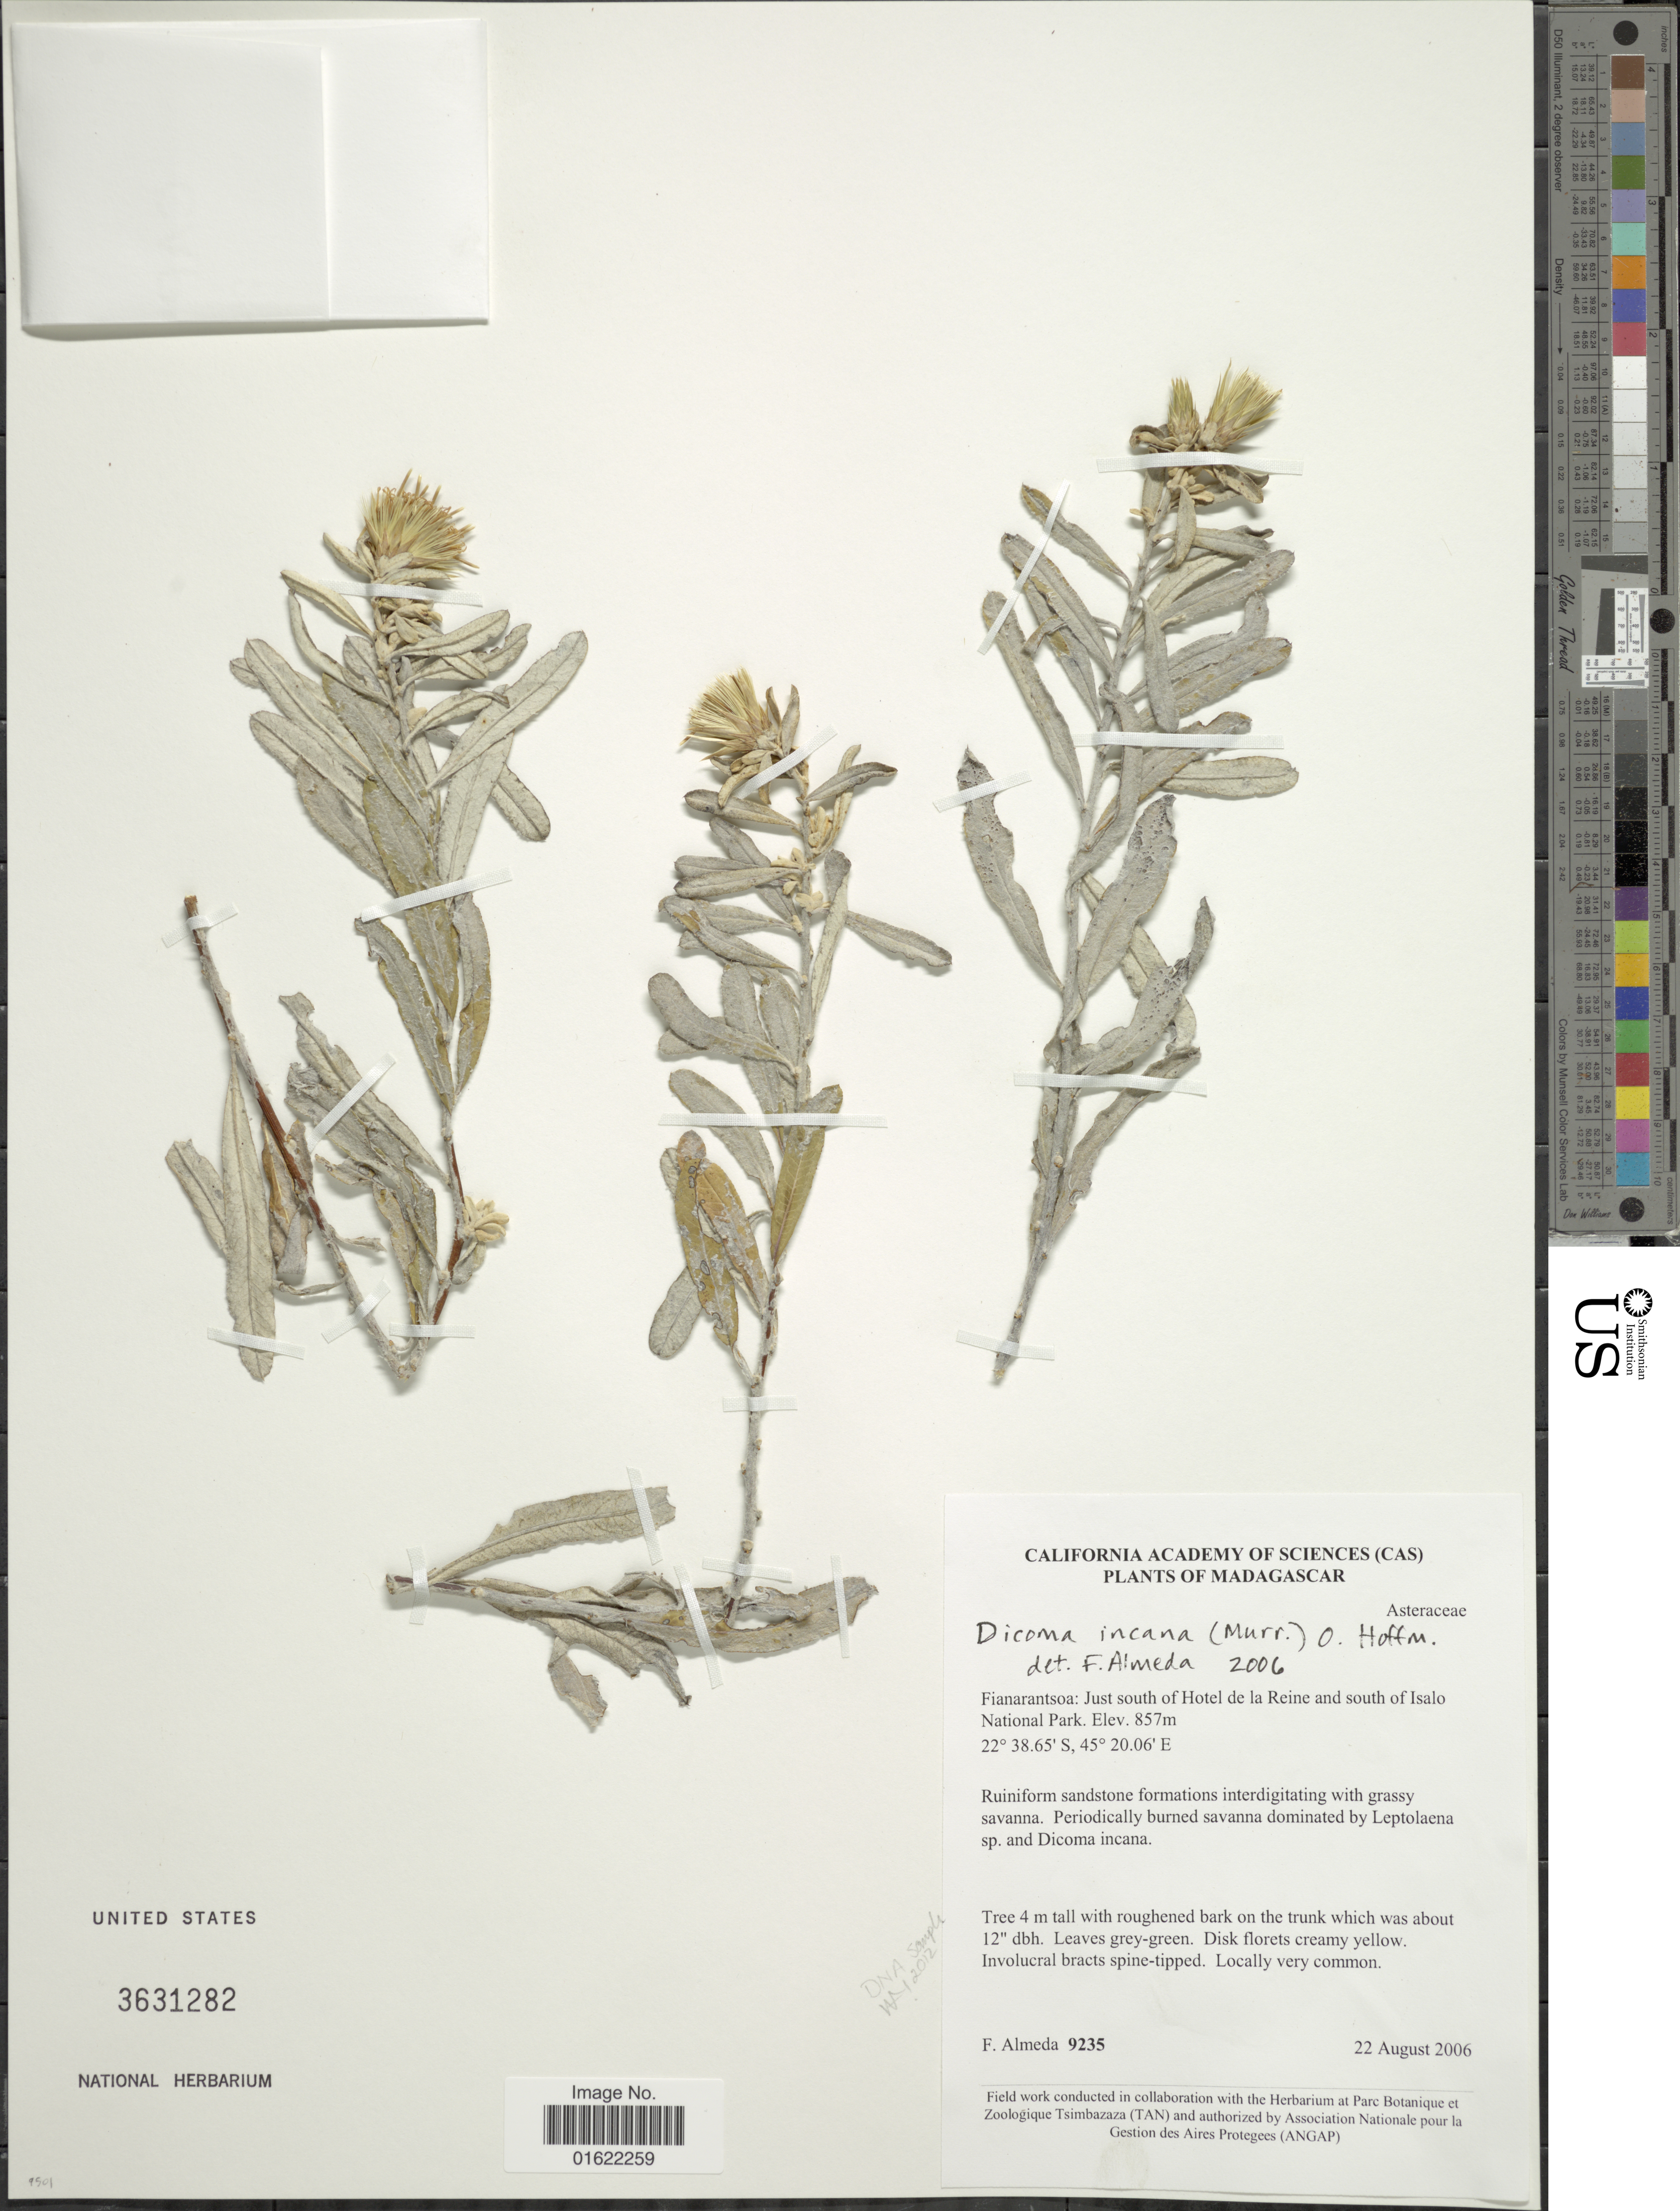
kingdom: Plantae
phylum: Tracheophyta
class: Magnoliopsida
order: Asterales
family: Asteraceae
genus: Dicoma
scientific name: Dicoma incana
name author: O. Hoffm.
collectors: F. Almeda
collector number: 9235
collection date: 2006-08-22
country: Madagascar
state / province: Ihorombe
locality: Fianarantsoa: Just south of Hotel de la Reine and south of Isalo National Oak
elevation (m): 857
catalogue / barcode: US 3631282